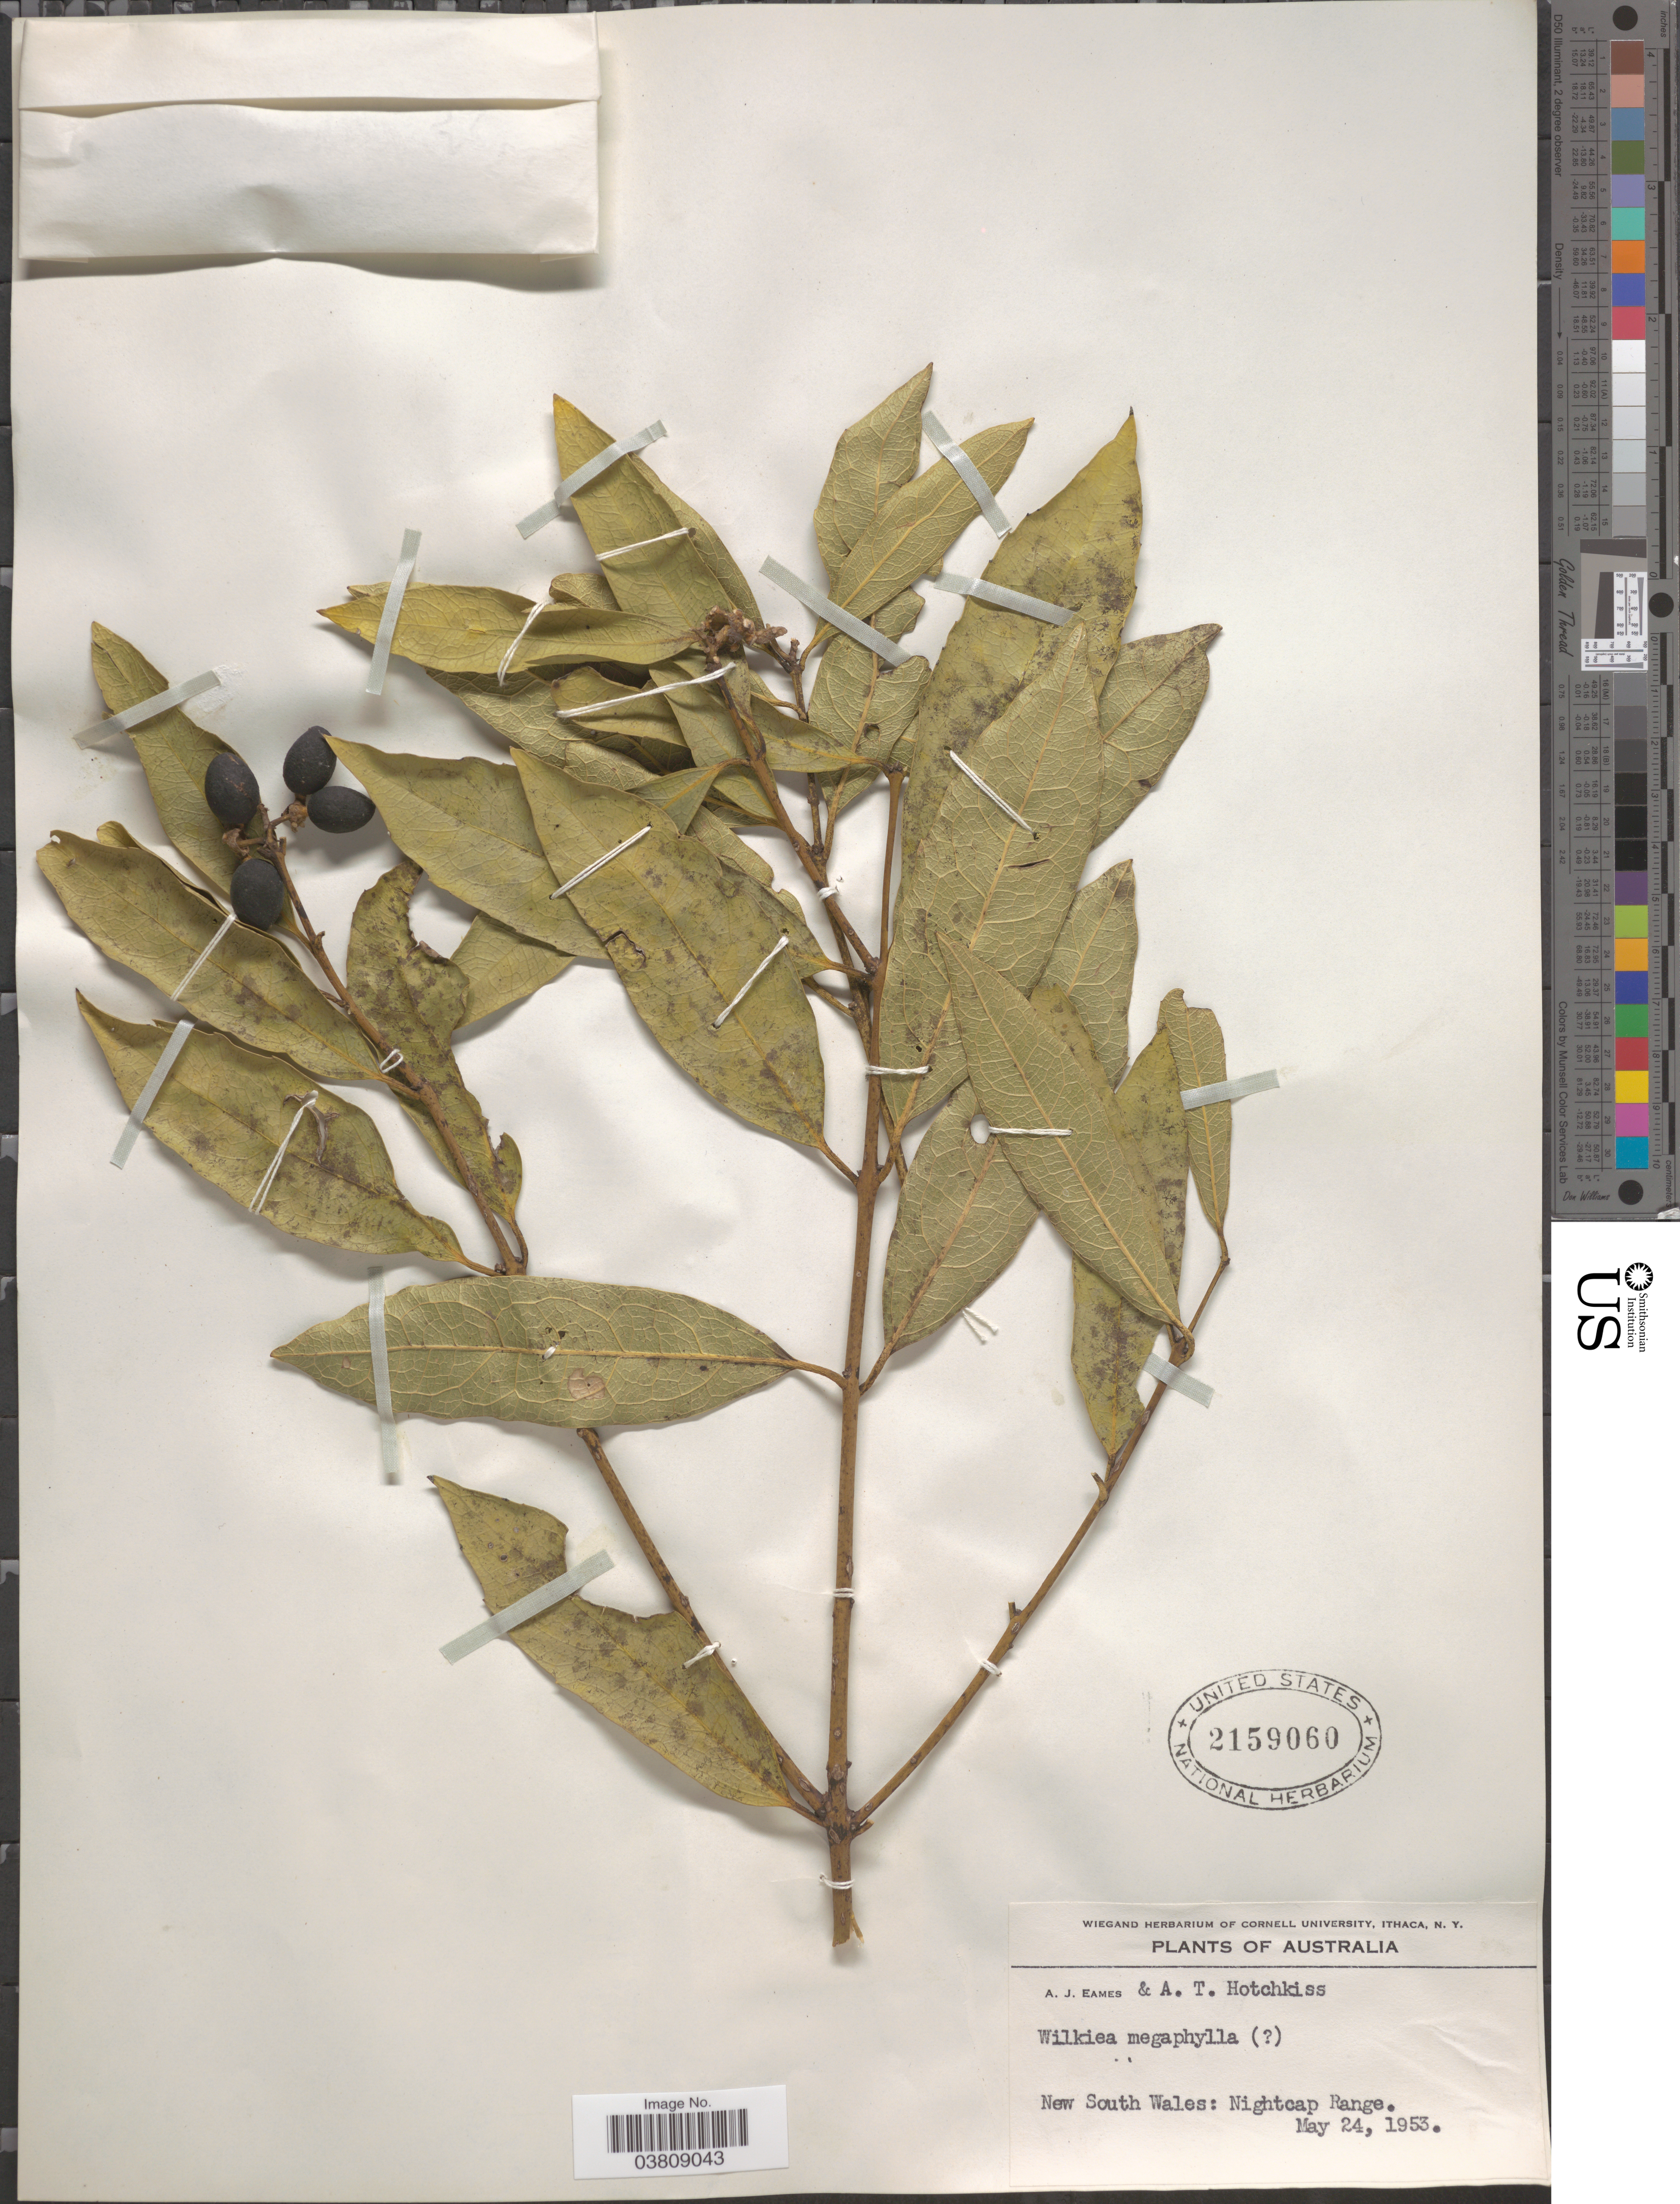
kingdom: Plantae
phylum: Tracheophyta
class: Magnoliopsida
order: Laurales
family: Monimiaceae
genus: Wilkiea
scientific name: Wilkiea macrophylla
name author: (A. Cunn.) A. DC.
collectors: A. J. Eames & A. Hotchkiss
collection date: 1953-05-24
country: Australia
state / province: New South Wales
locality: Nightcap Range.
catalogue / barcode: US 2159060